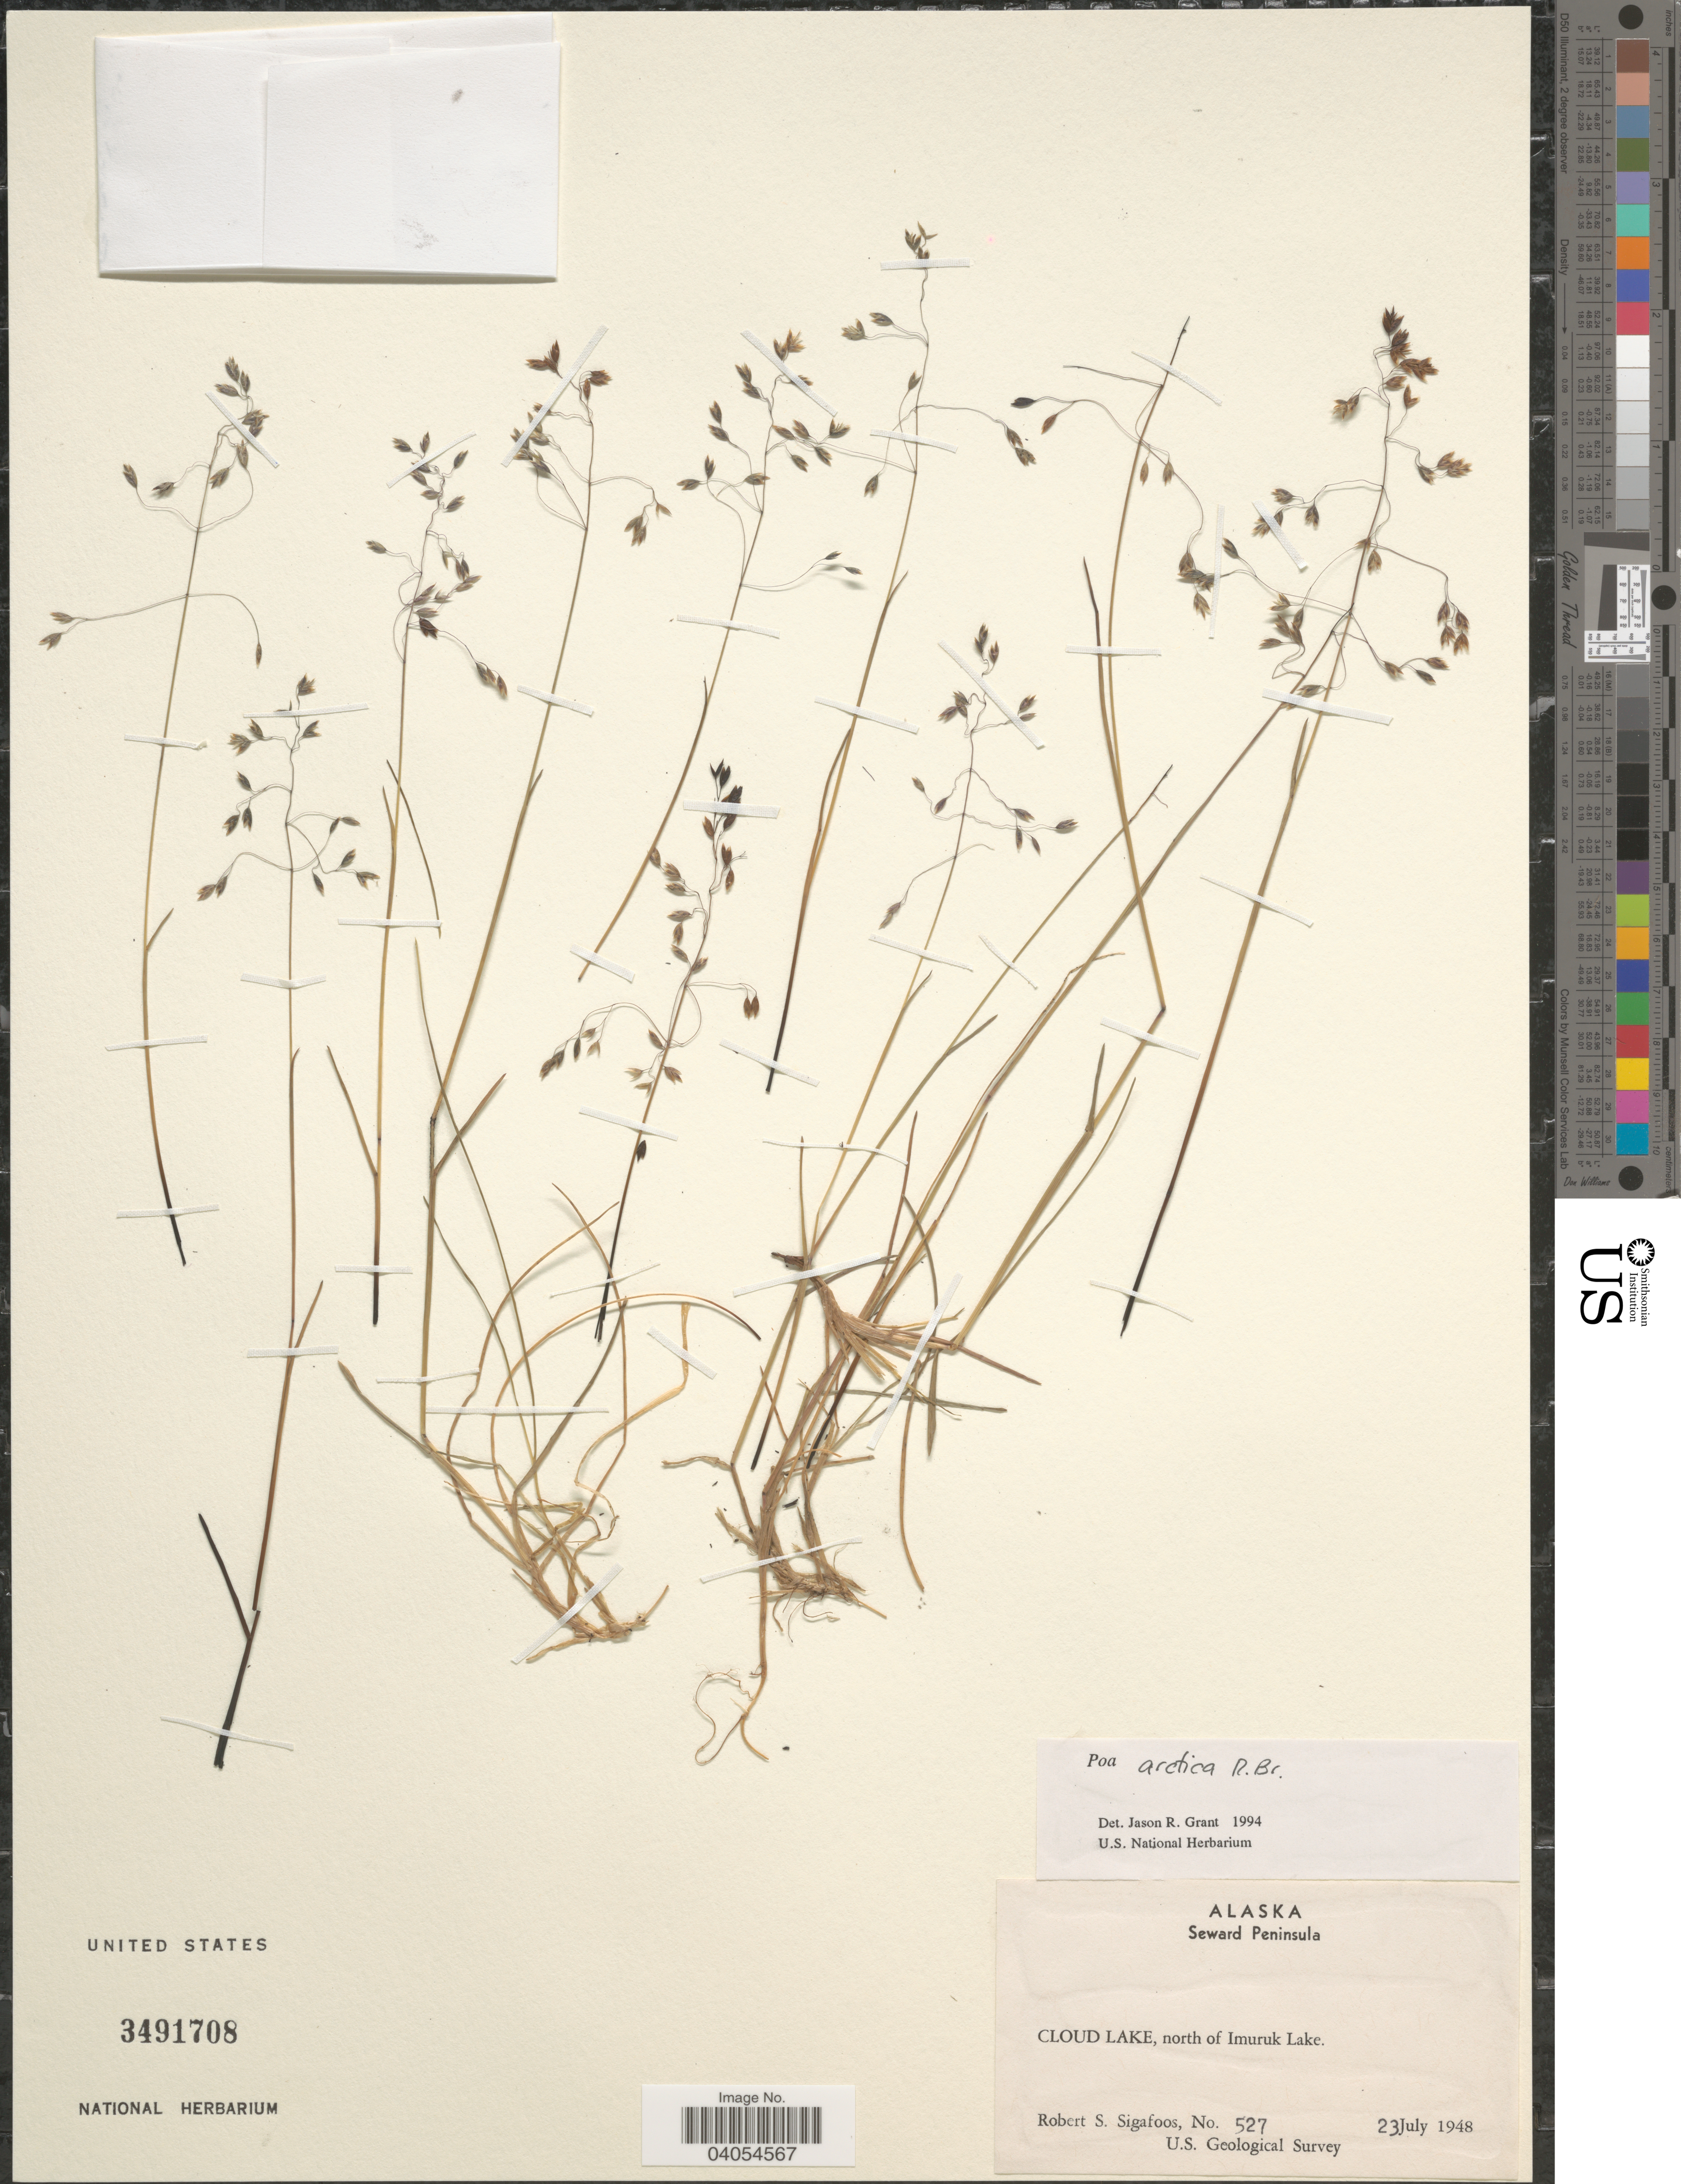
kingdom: Plantae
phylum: Tracheophyta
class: Liliopsida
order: Poales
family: Poaceae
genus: Poa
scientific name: Poa arctica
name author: R. Br.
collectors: R. Sigafoos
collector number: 527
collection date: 1948-07-23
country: United States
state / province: Alaska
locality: Seward Peninsula. Cloud Lake, north of Imuruk Lake.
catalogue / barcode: US 3491708